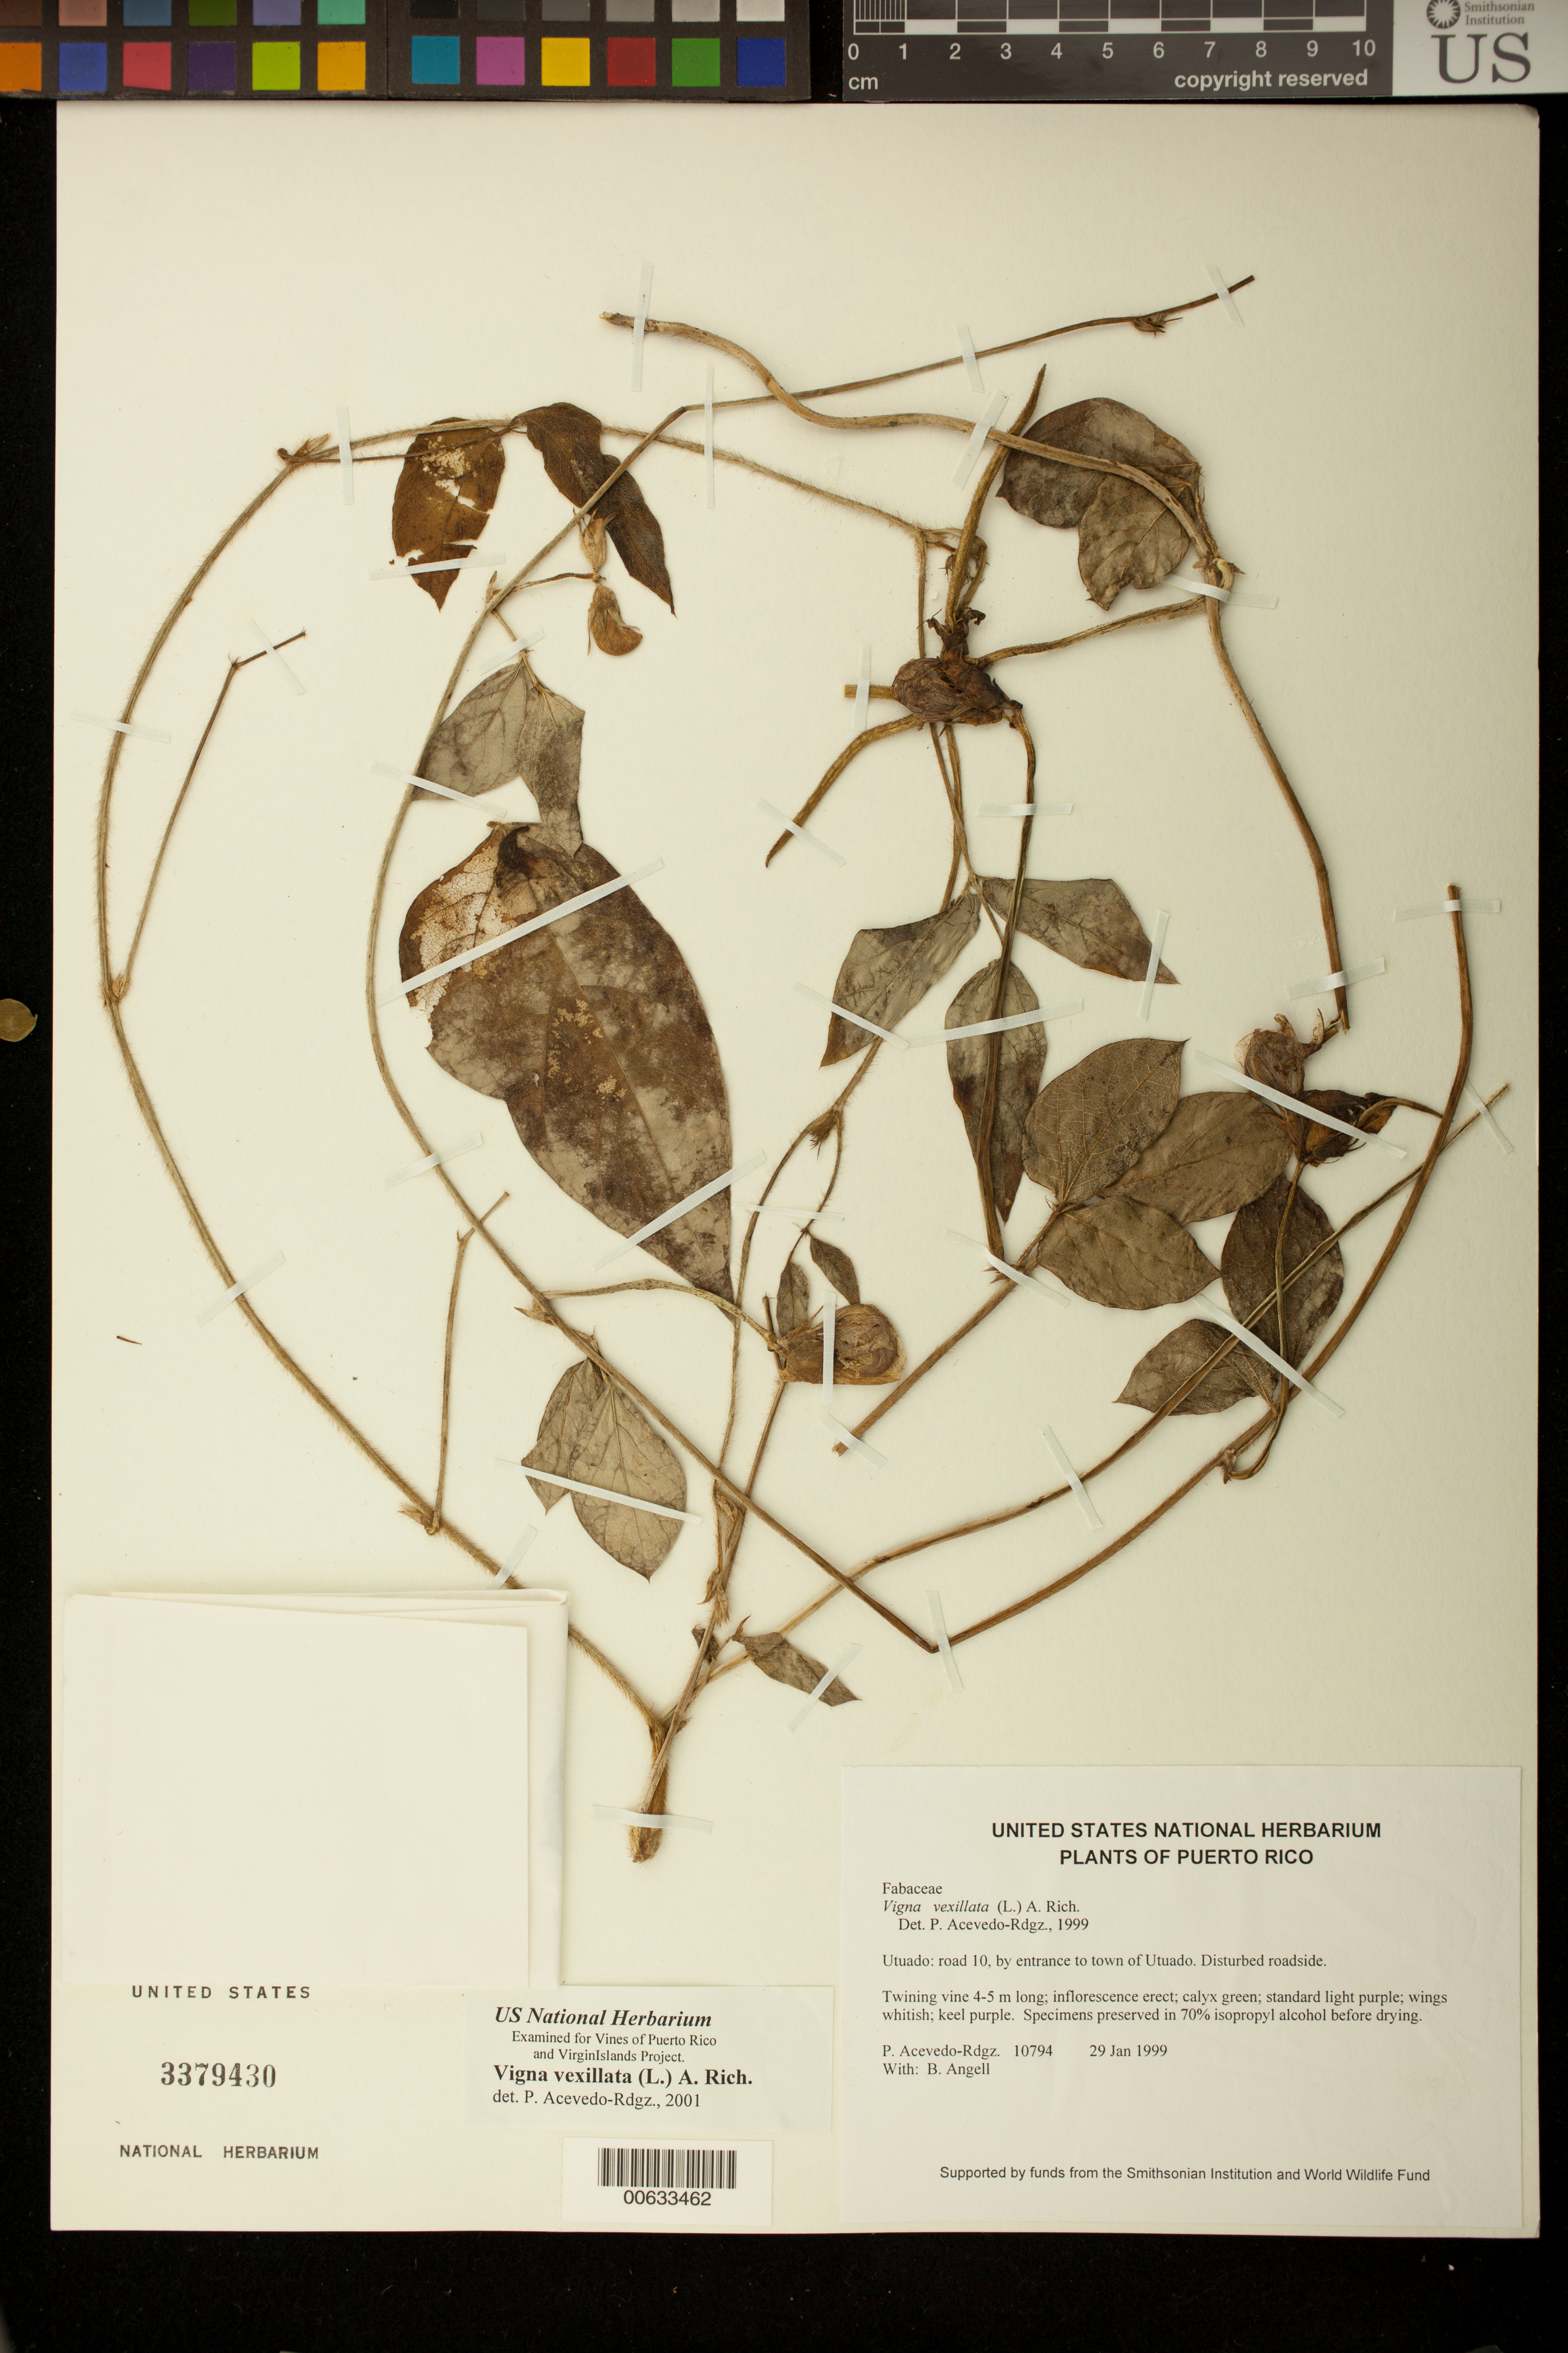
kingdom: Plantae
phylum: Tracheophyta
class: Magnoliopsida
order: Fabales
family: Fabaceae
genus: Vigna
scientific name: Vigna vexillata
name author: (L.) A. Rich.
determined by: Acevedo-Rodríguez, P., (BOT), Smithsonian Institution - National Museum of Natural History (UNITED STATES)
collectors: P. Acevedo-Rodr. & Bobbi Angell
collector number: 10794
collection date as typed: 29 Jan 1999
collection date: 1999-01-29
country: Puerto Rico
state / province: Utuado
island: Puerto Rico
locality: Utuado: road 10, by entrance to town of Utuado.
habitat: Disturbed roadside.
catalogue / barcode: US 3379430